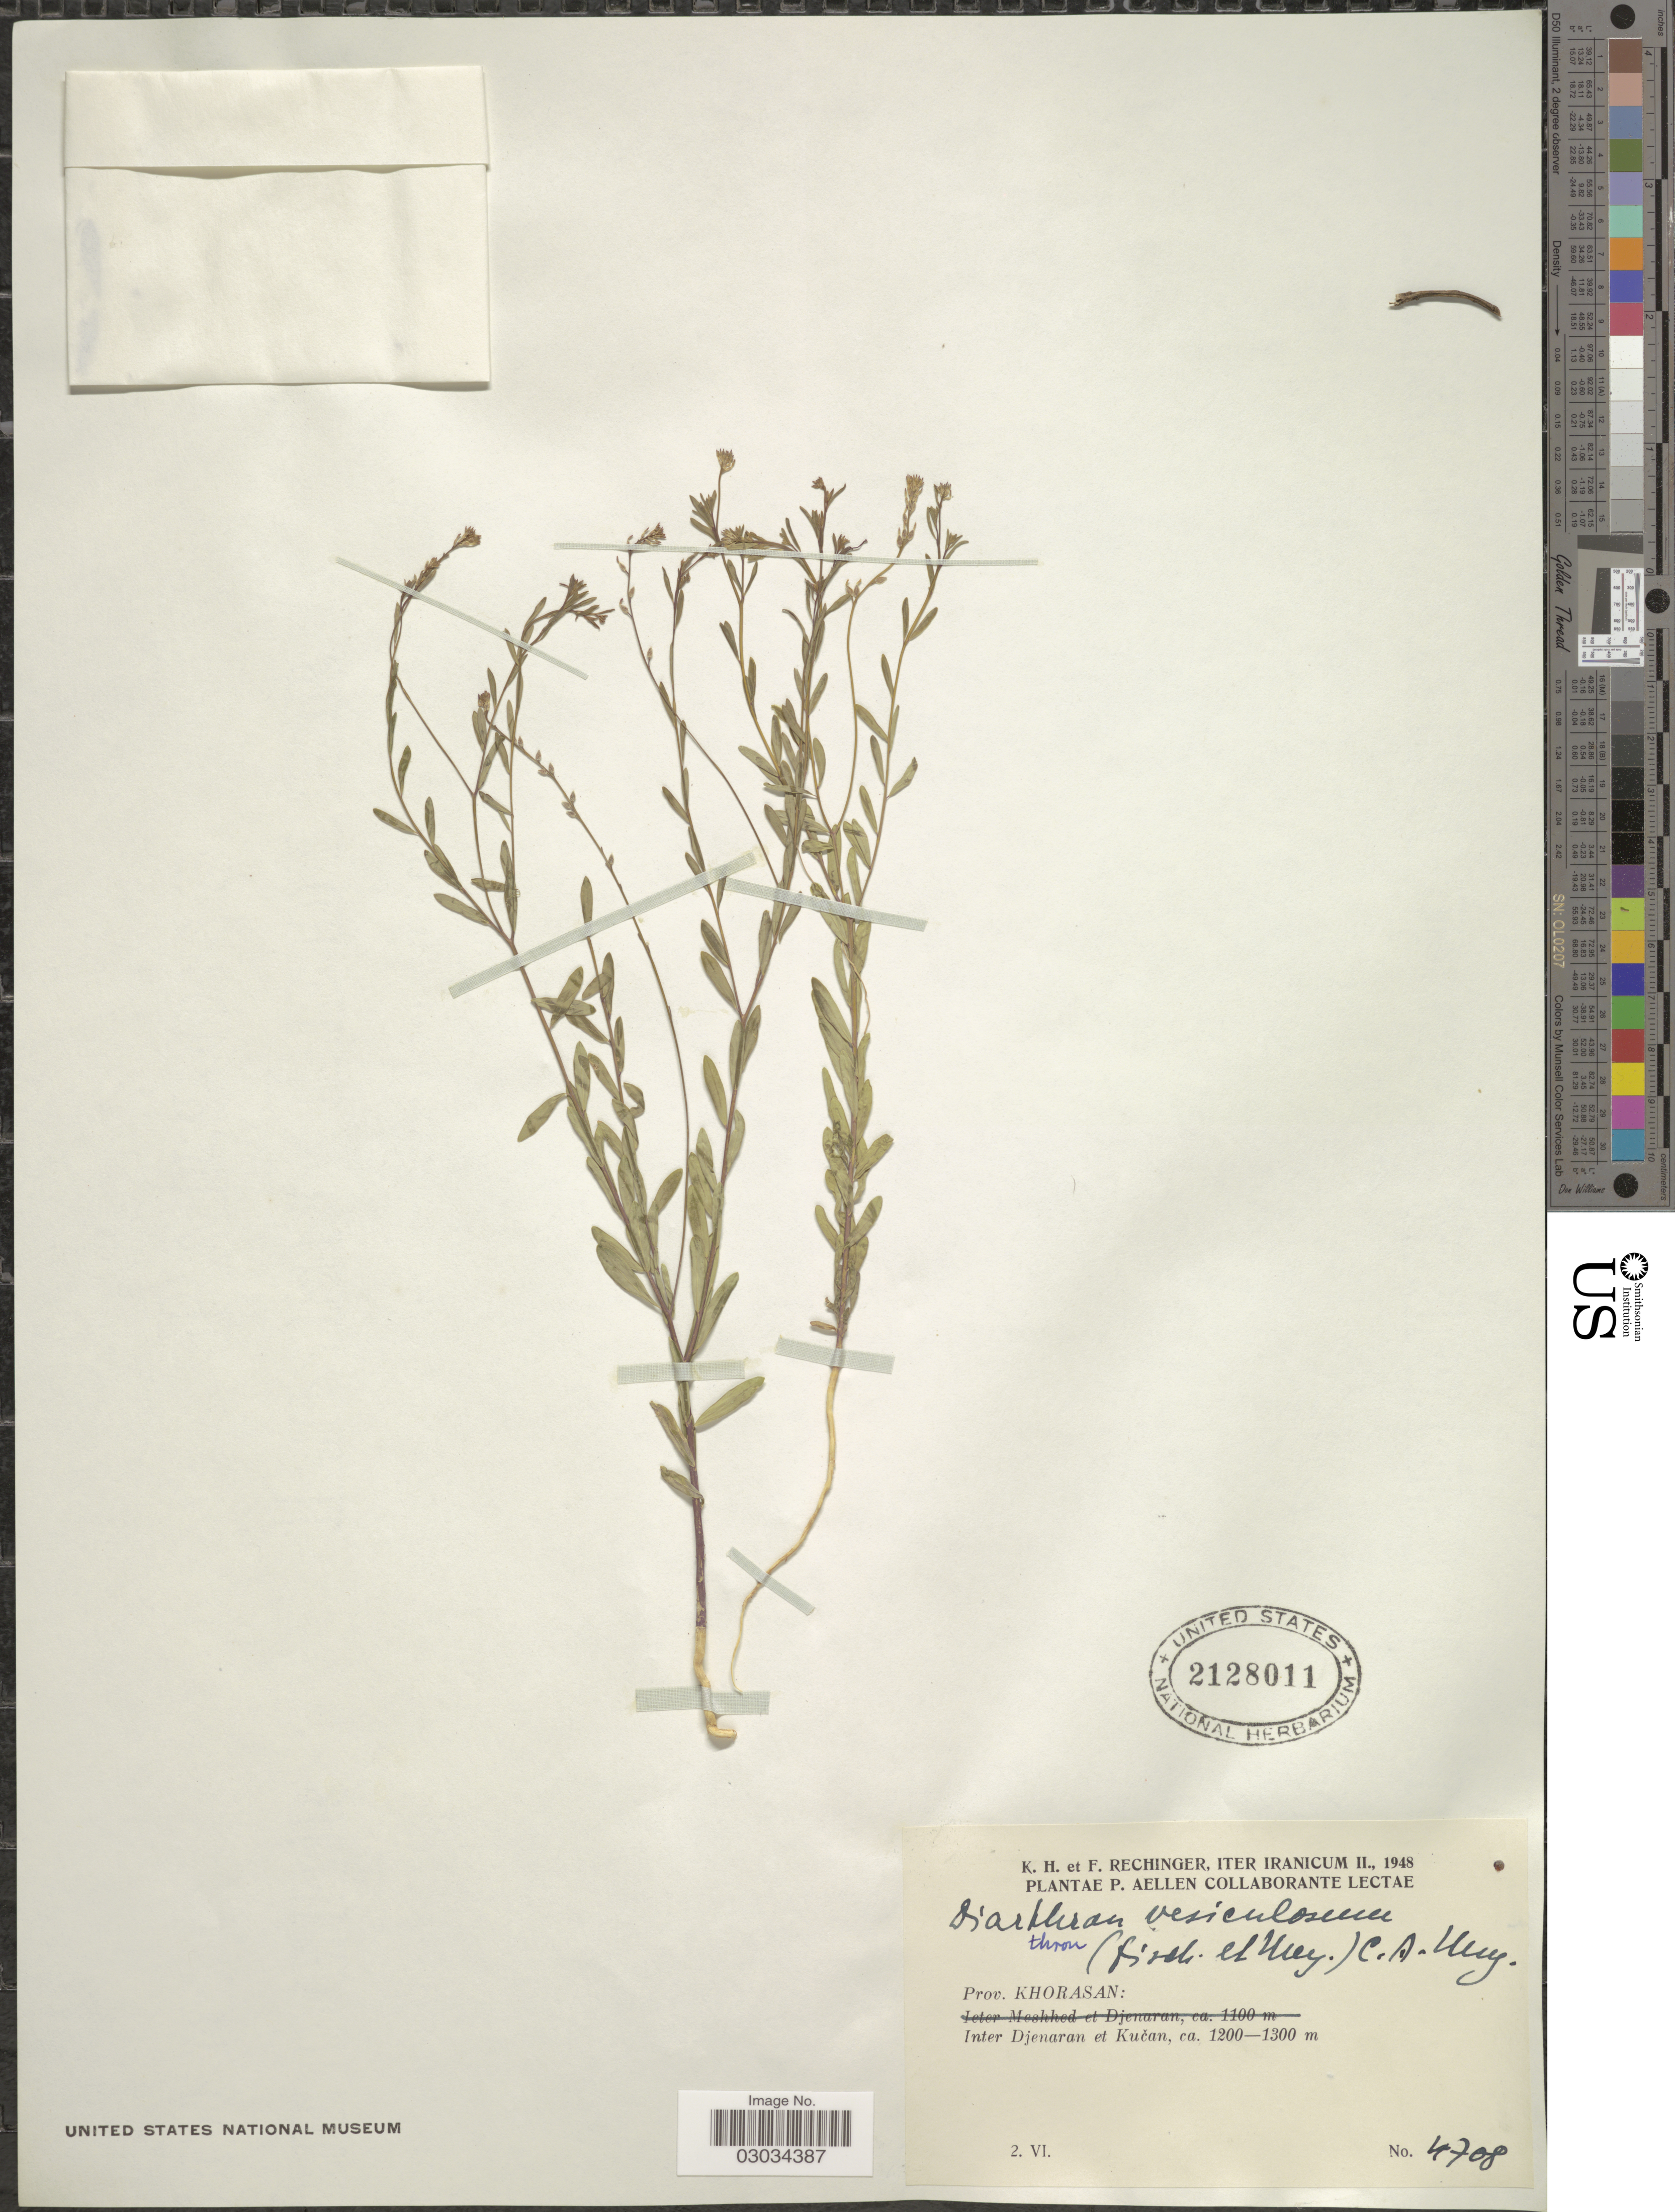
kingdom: Plantae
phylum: Tracheophyta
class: Magnoliopsida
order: Malvales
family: Thymelaeaceae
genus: Diarthron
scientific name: Diarthron vesiculosum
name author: (Fisch. & C.A. Mey. ex Kar. & Kir.) C.A. Mey.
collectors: K. H. Rechinger & F. Rechinger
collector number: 4708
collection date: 1948-06-02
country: Iran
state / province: Khorasan [obsolete]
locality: Prov. Khorasan: Inter Djenaran et Kuĉan.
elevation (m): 1200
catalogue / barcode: US 2128011